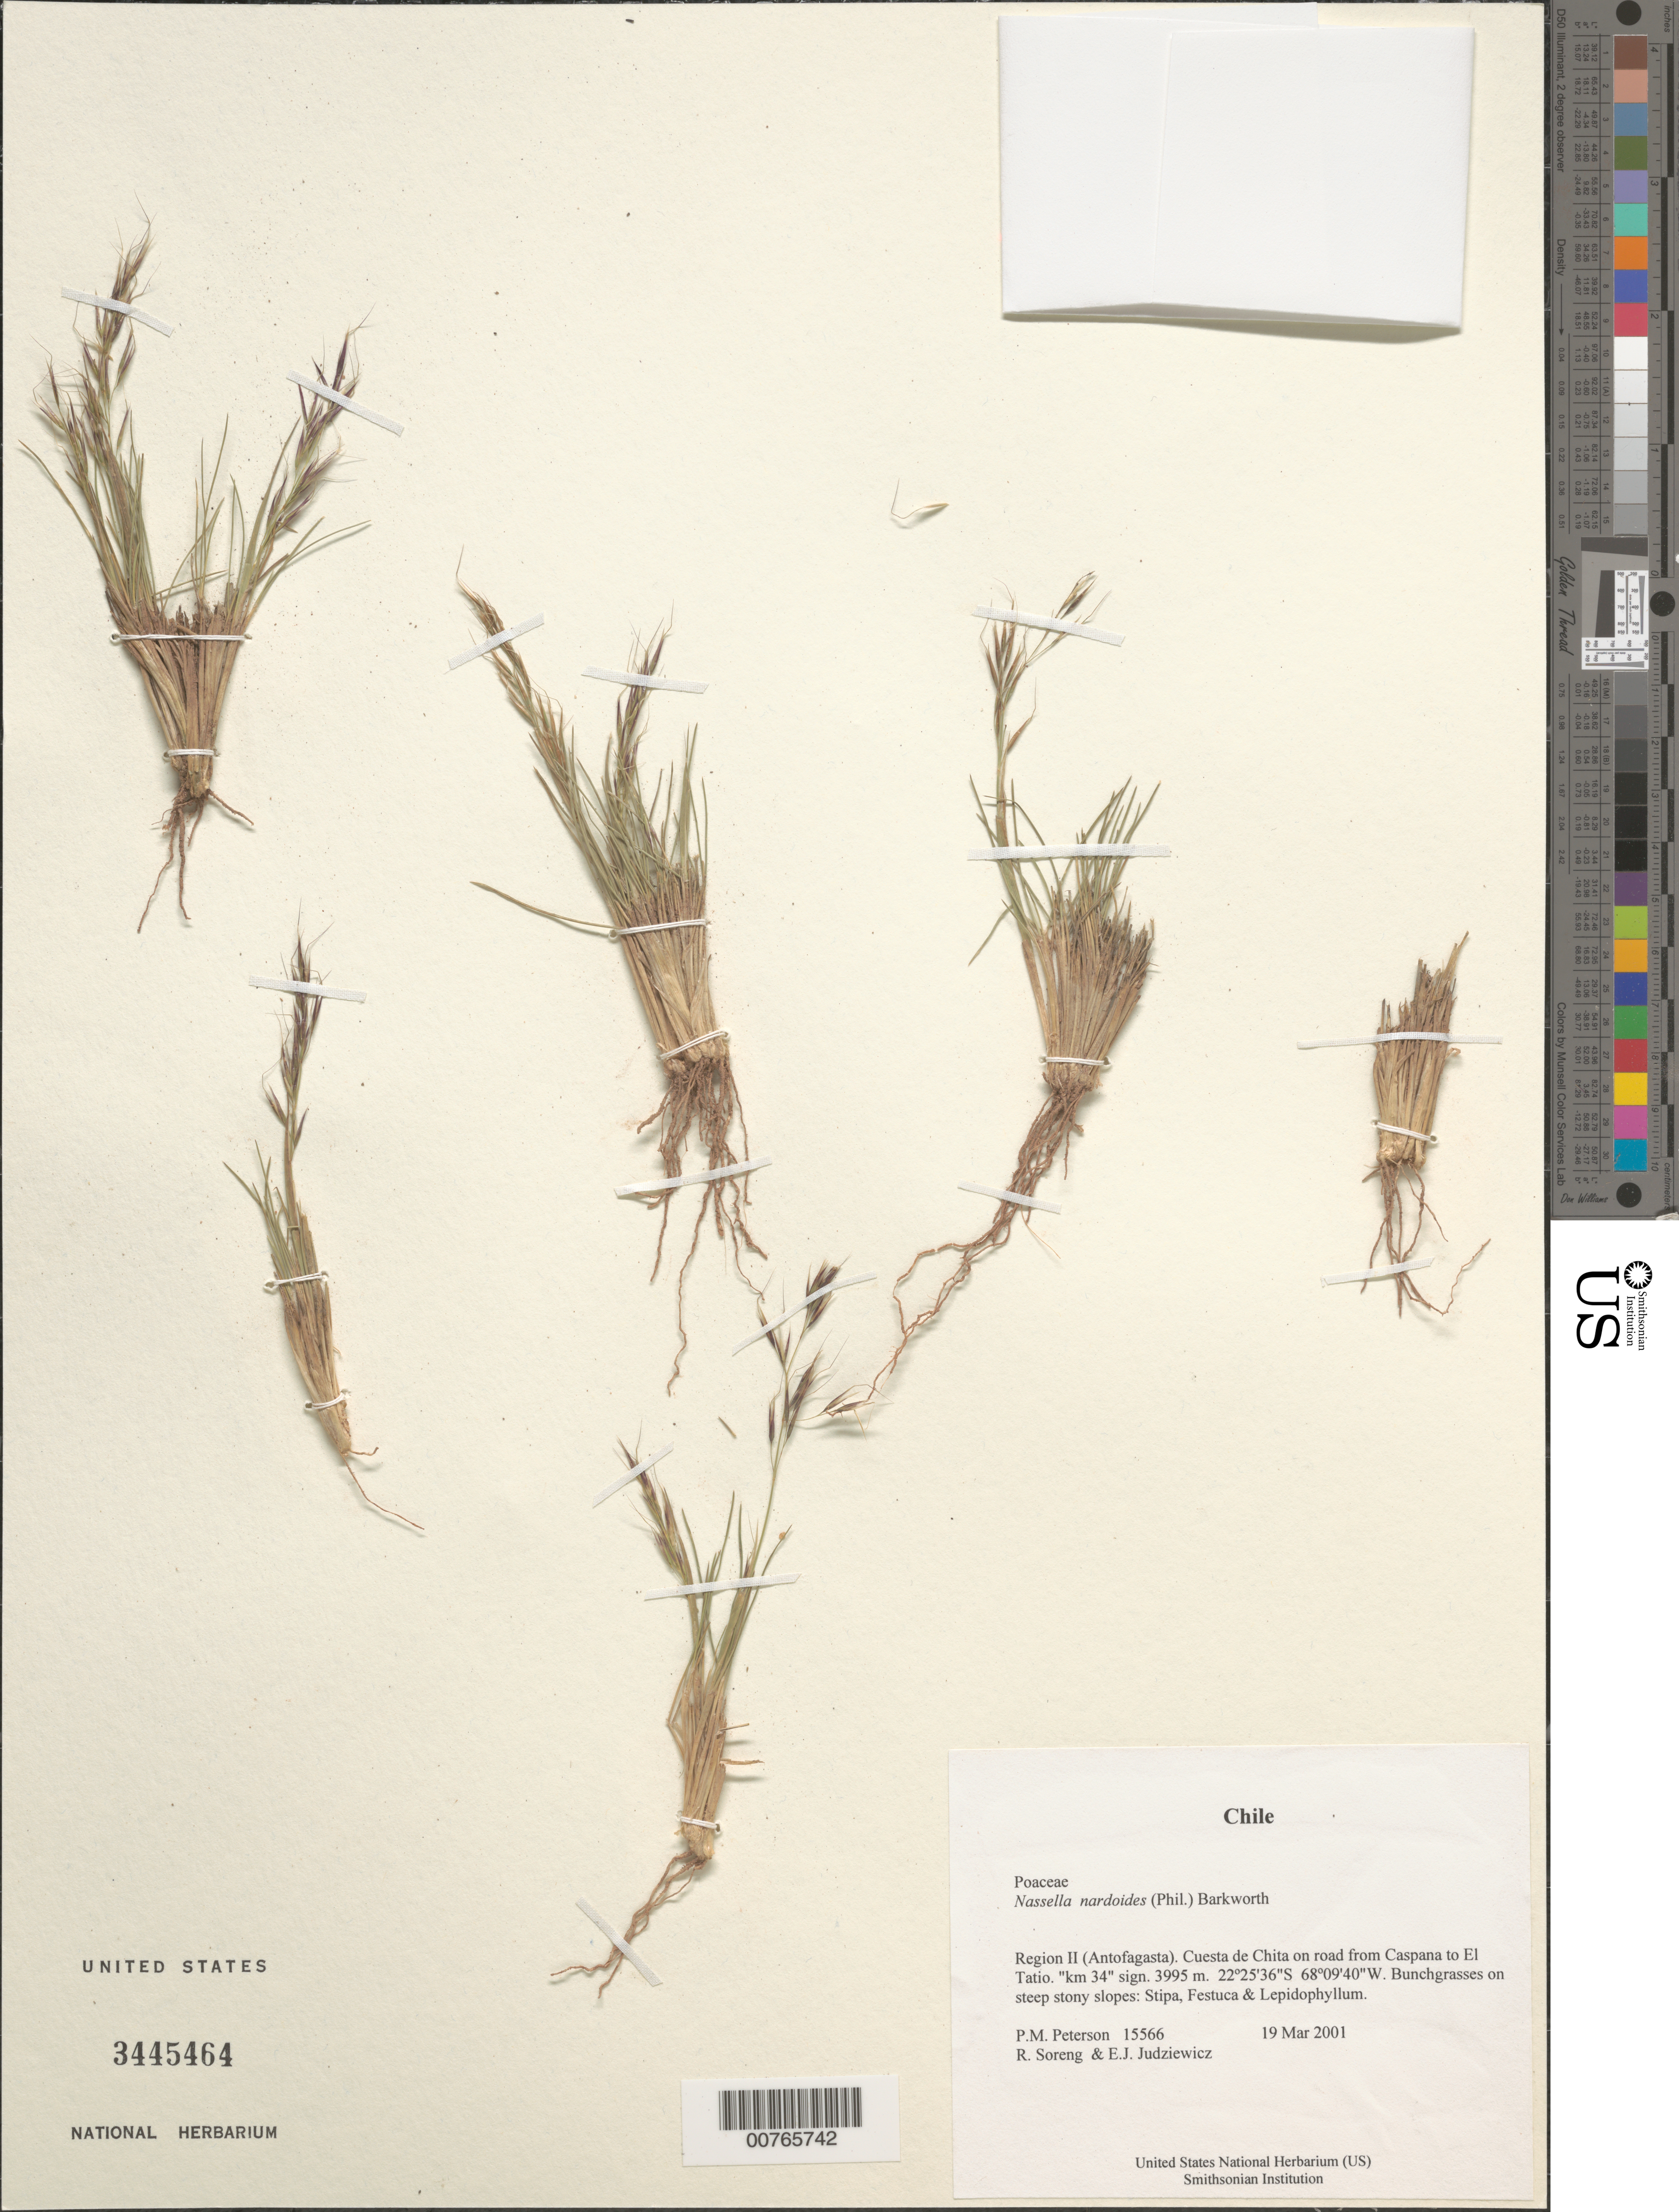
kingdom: Plantae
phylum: Tracheophyta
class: Liliopsida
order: Poales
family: Poaceae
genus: Nassella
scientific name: Nassella nardoides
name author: (Phil.) Barkworth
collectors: P. M. Peterson, R. J. Soreng & E. J. Judziewicz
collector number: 15566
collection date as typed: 19 Mar 2001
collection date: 2001-03-19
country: Chile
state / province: Antofagasta (II)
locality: Cuesta de Chita on road from Caspana to El Tatio. "km 34" sign.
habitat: Bunchgrasses on steep stony slopes: Stipa, Festuca & Lepidophyllum.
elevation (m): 3995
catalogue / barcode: US 3445464